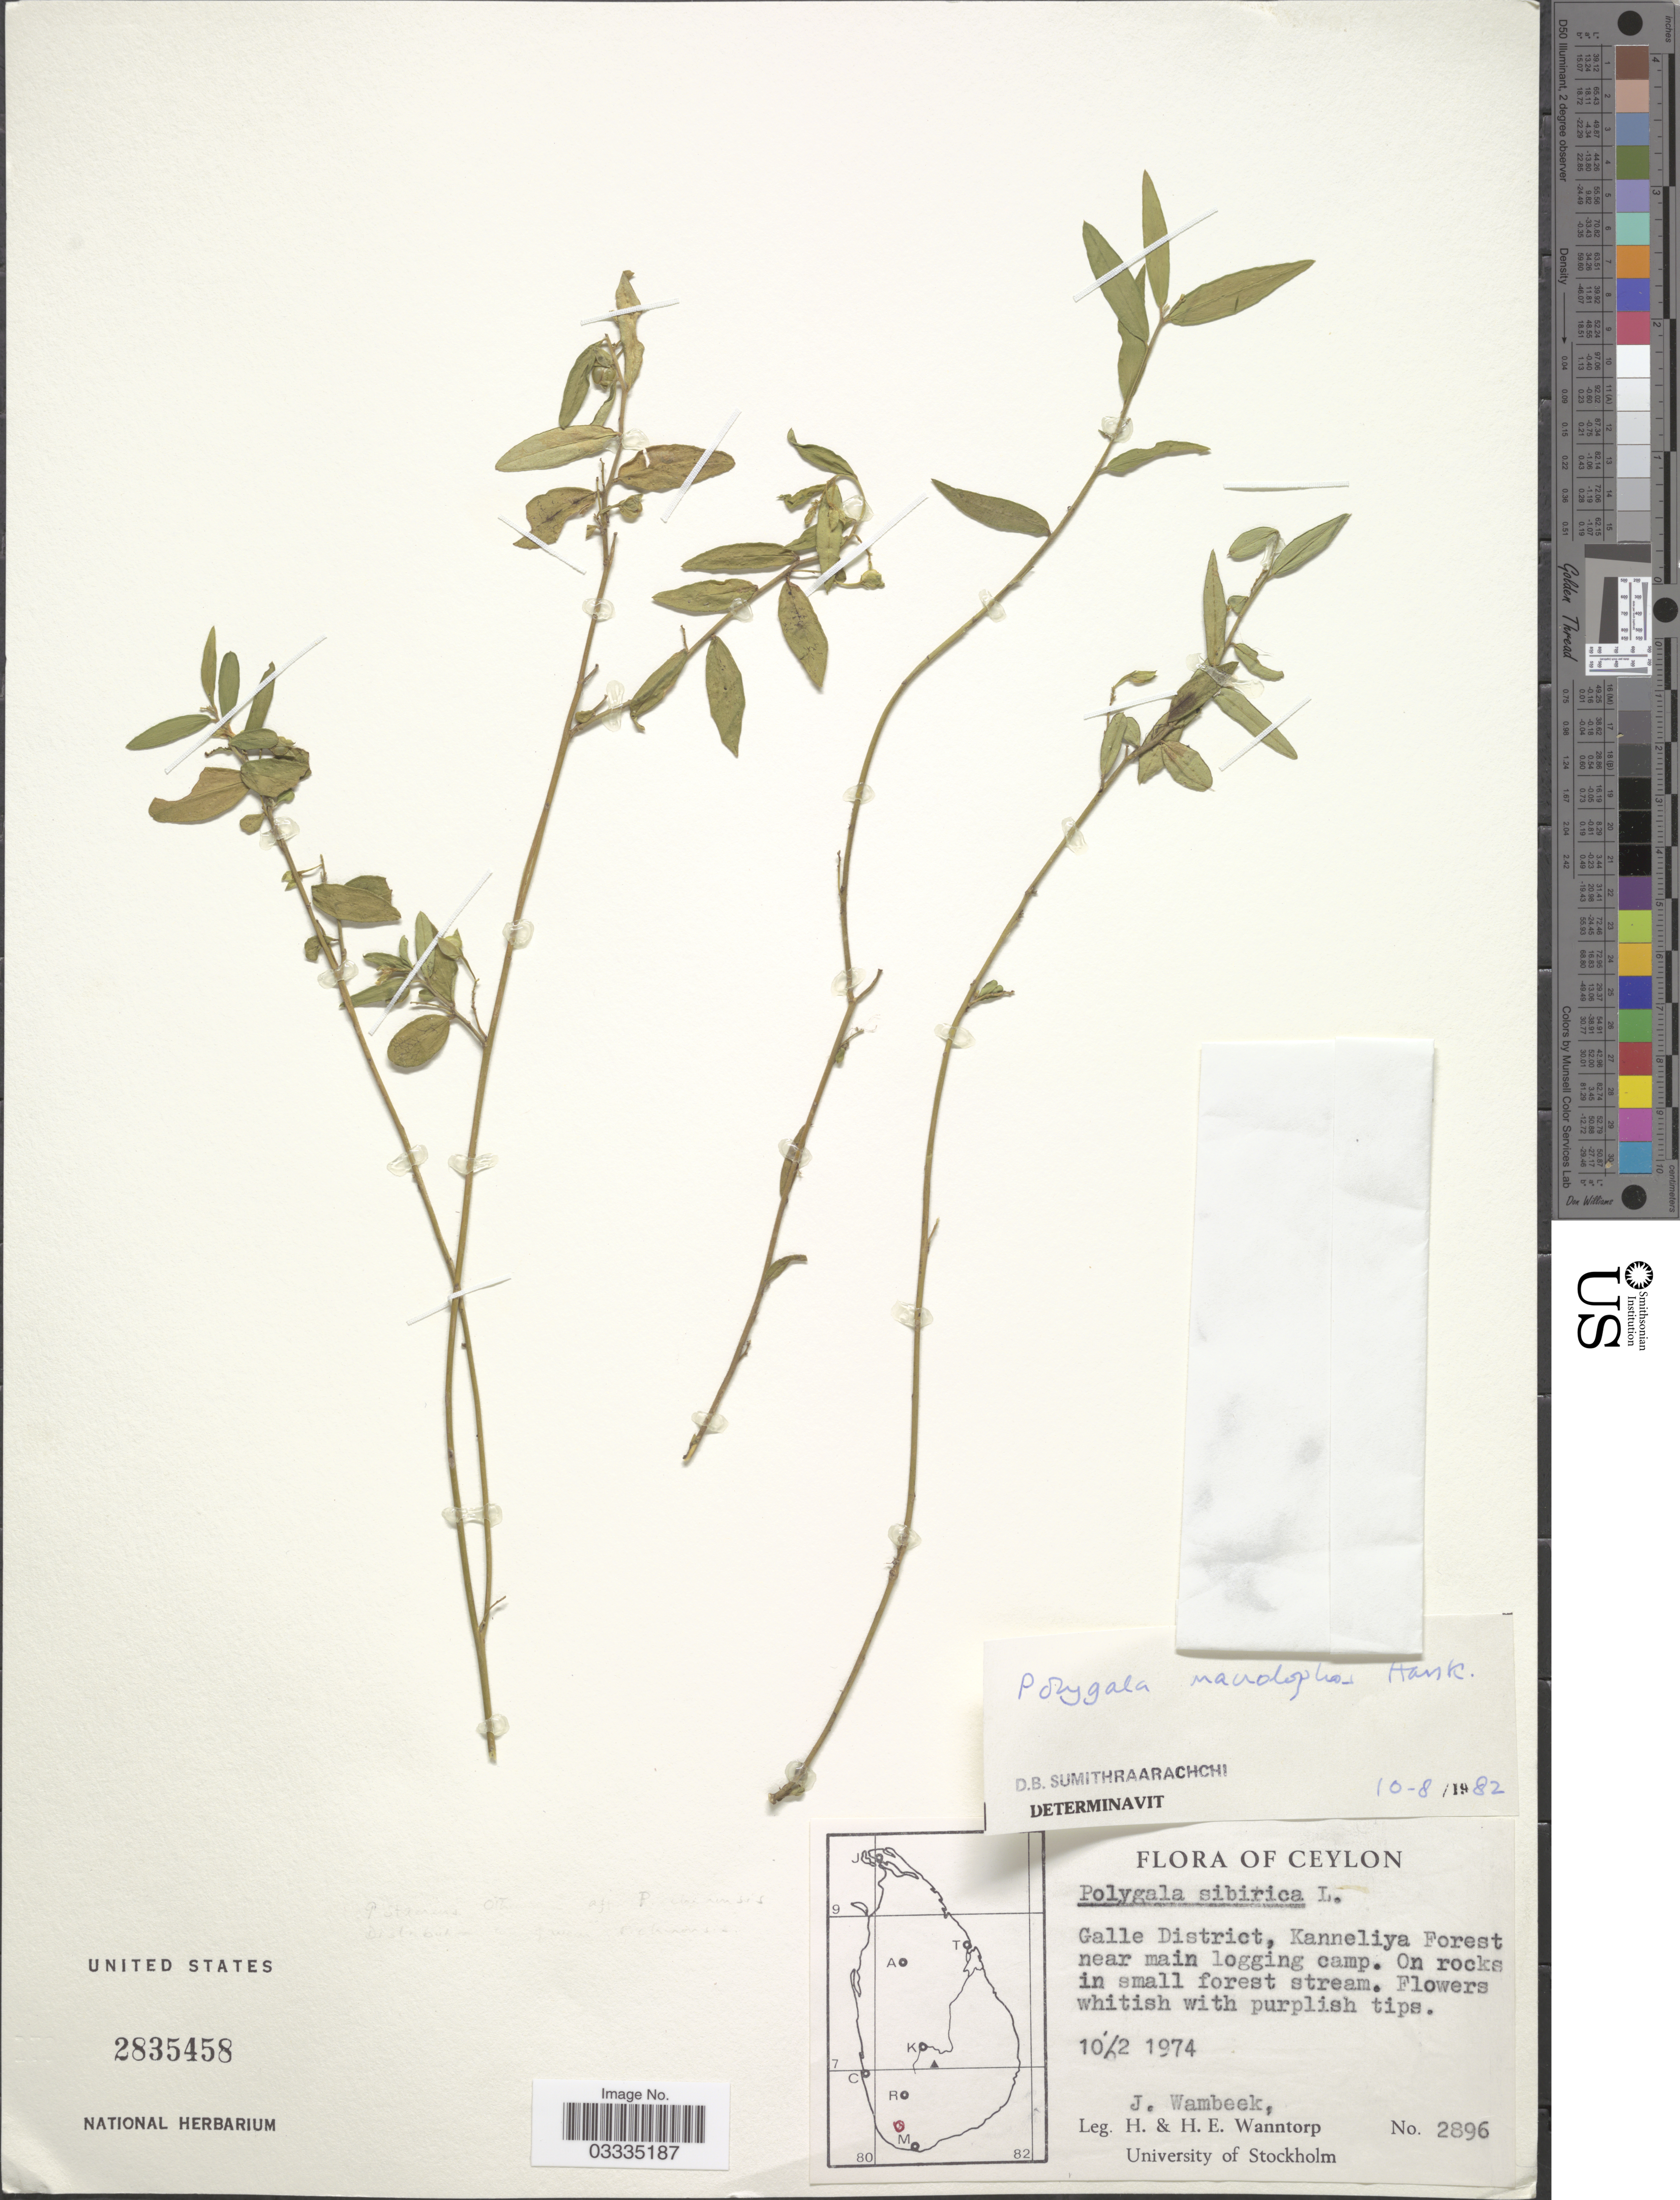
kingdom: Plantae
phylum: Tracheophyta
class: Magnoliopsida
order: Fabales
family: Polygalaceae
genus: Polygala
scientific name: Polygala macrolophos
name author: Hassk.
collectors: J. Wambeek, H. Wanntorp & H. Wanntorp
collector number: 2896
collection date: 1974-02-10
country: Sri Lanka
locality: Ceylon. Galle District, Kanneliya Forest near main logging camp.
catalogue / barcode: US 2835458